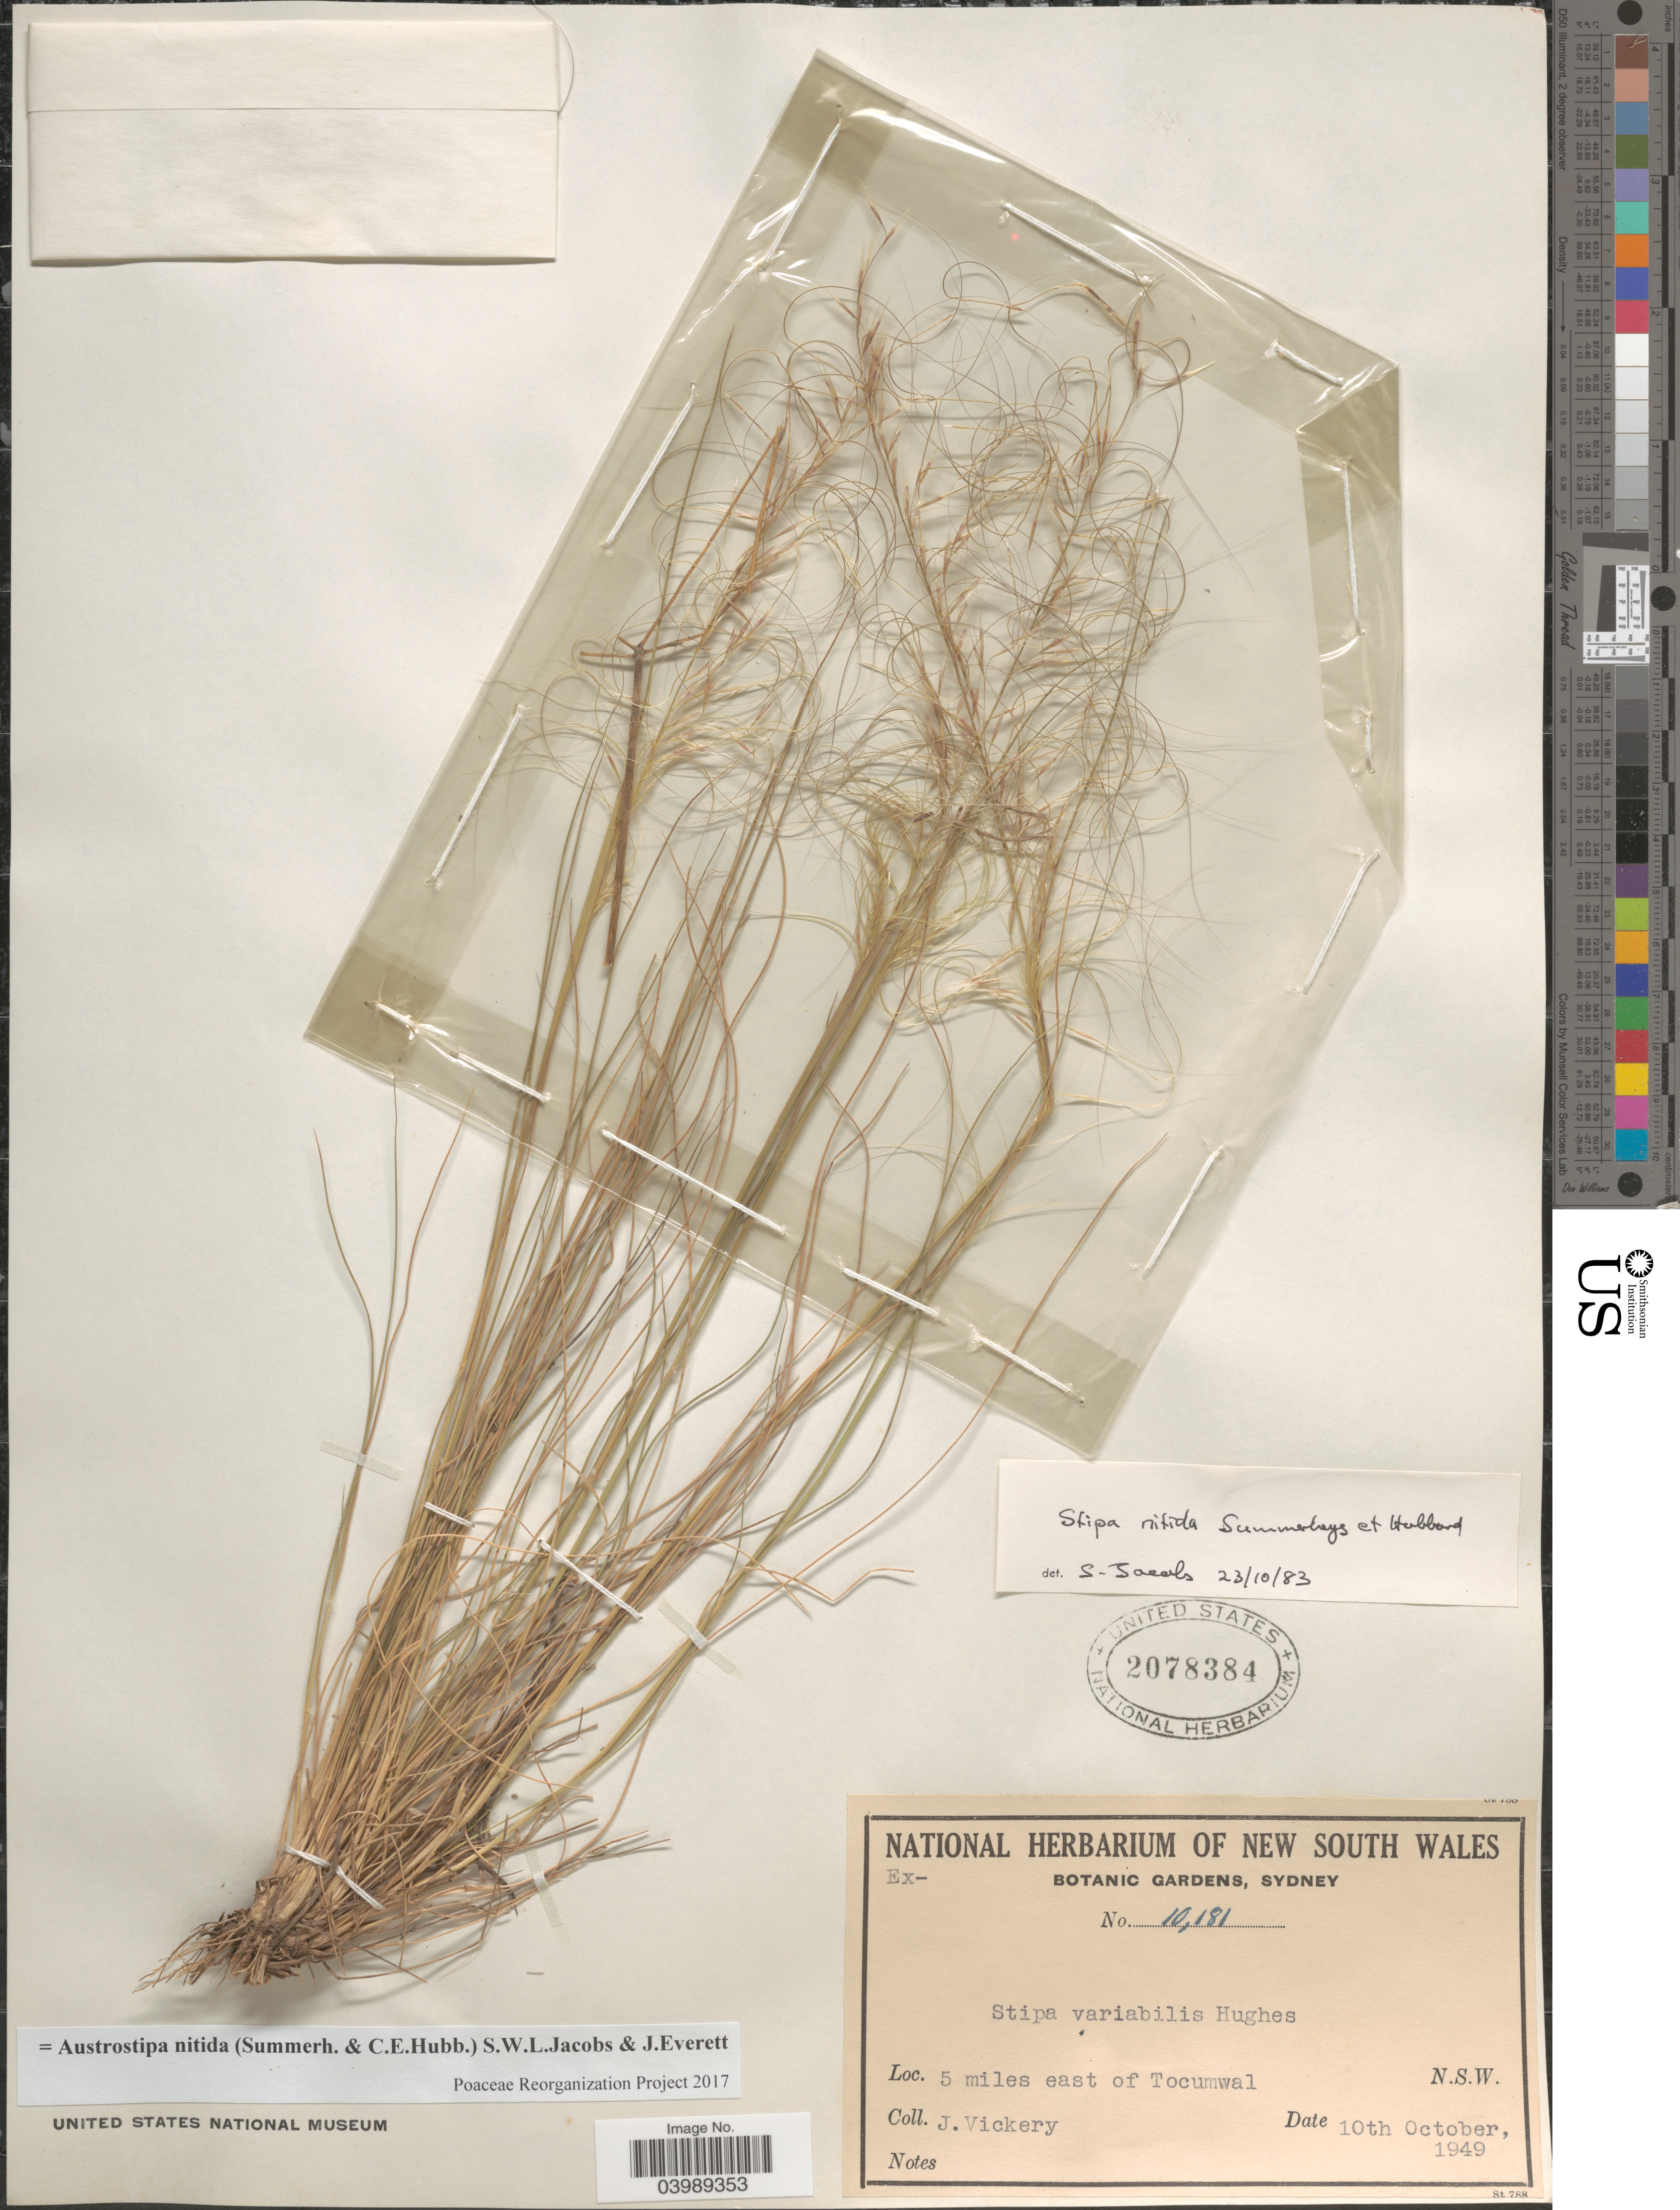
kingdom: Plantae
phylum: Tracheophyta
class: Liliopsida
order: Poales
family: Poaceae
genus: Austrostipa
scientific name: Austrostipa nitida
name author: (Summerh. & C.E. Hubb.) S.W.L. Jacobs & J. Everett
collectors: J. Vickery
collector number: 10181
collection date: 1949-10-10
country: Australia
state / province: New South Wales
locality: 5 miles east of Tocumwal.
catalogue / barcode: US 2078384